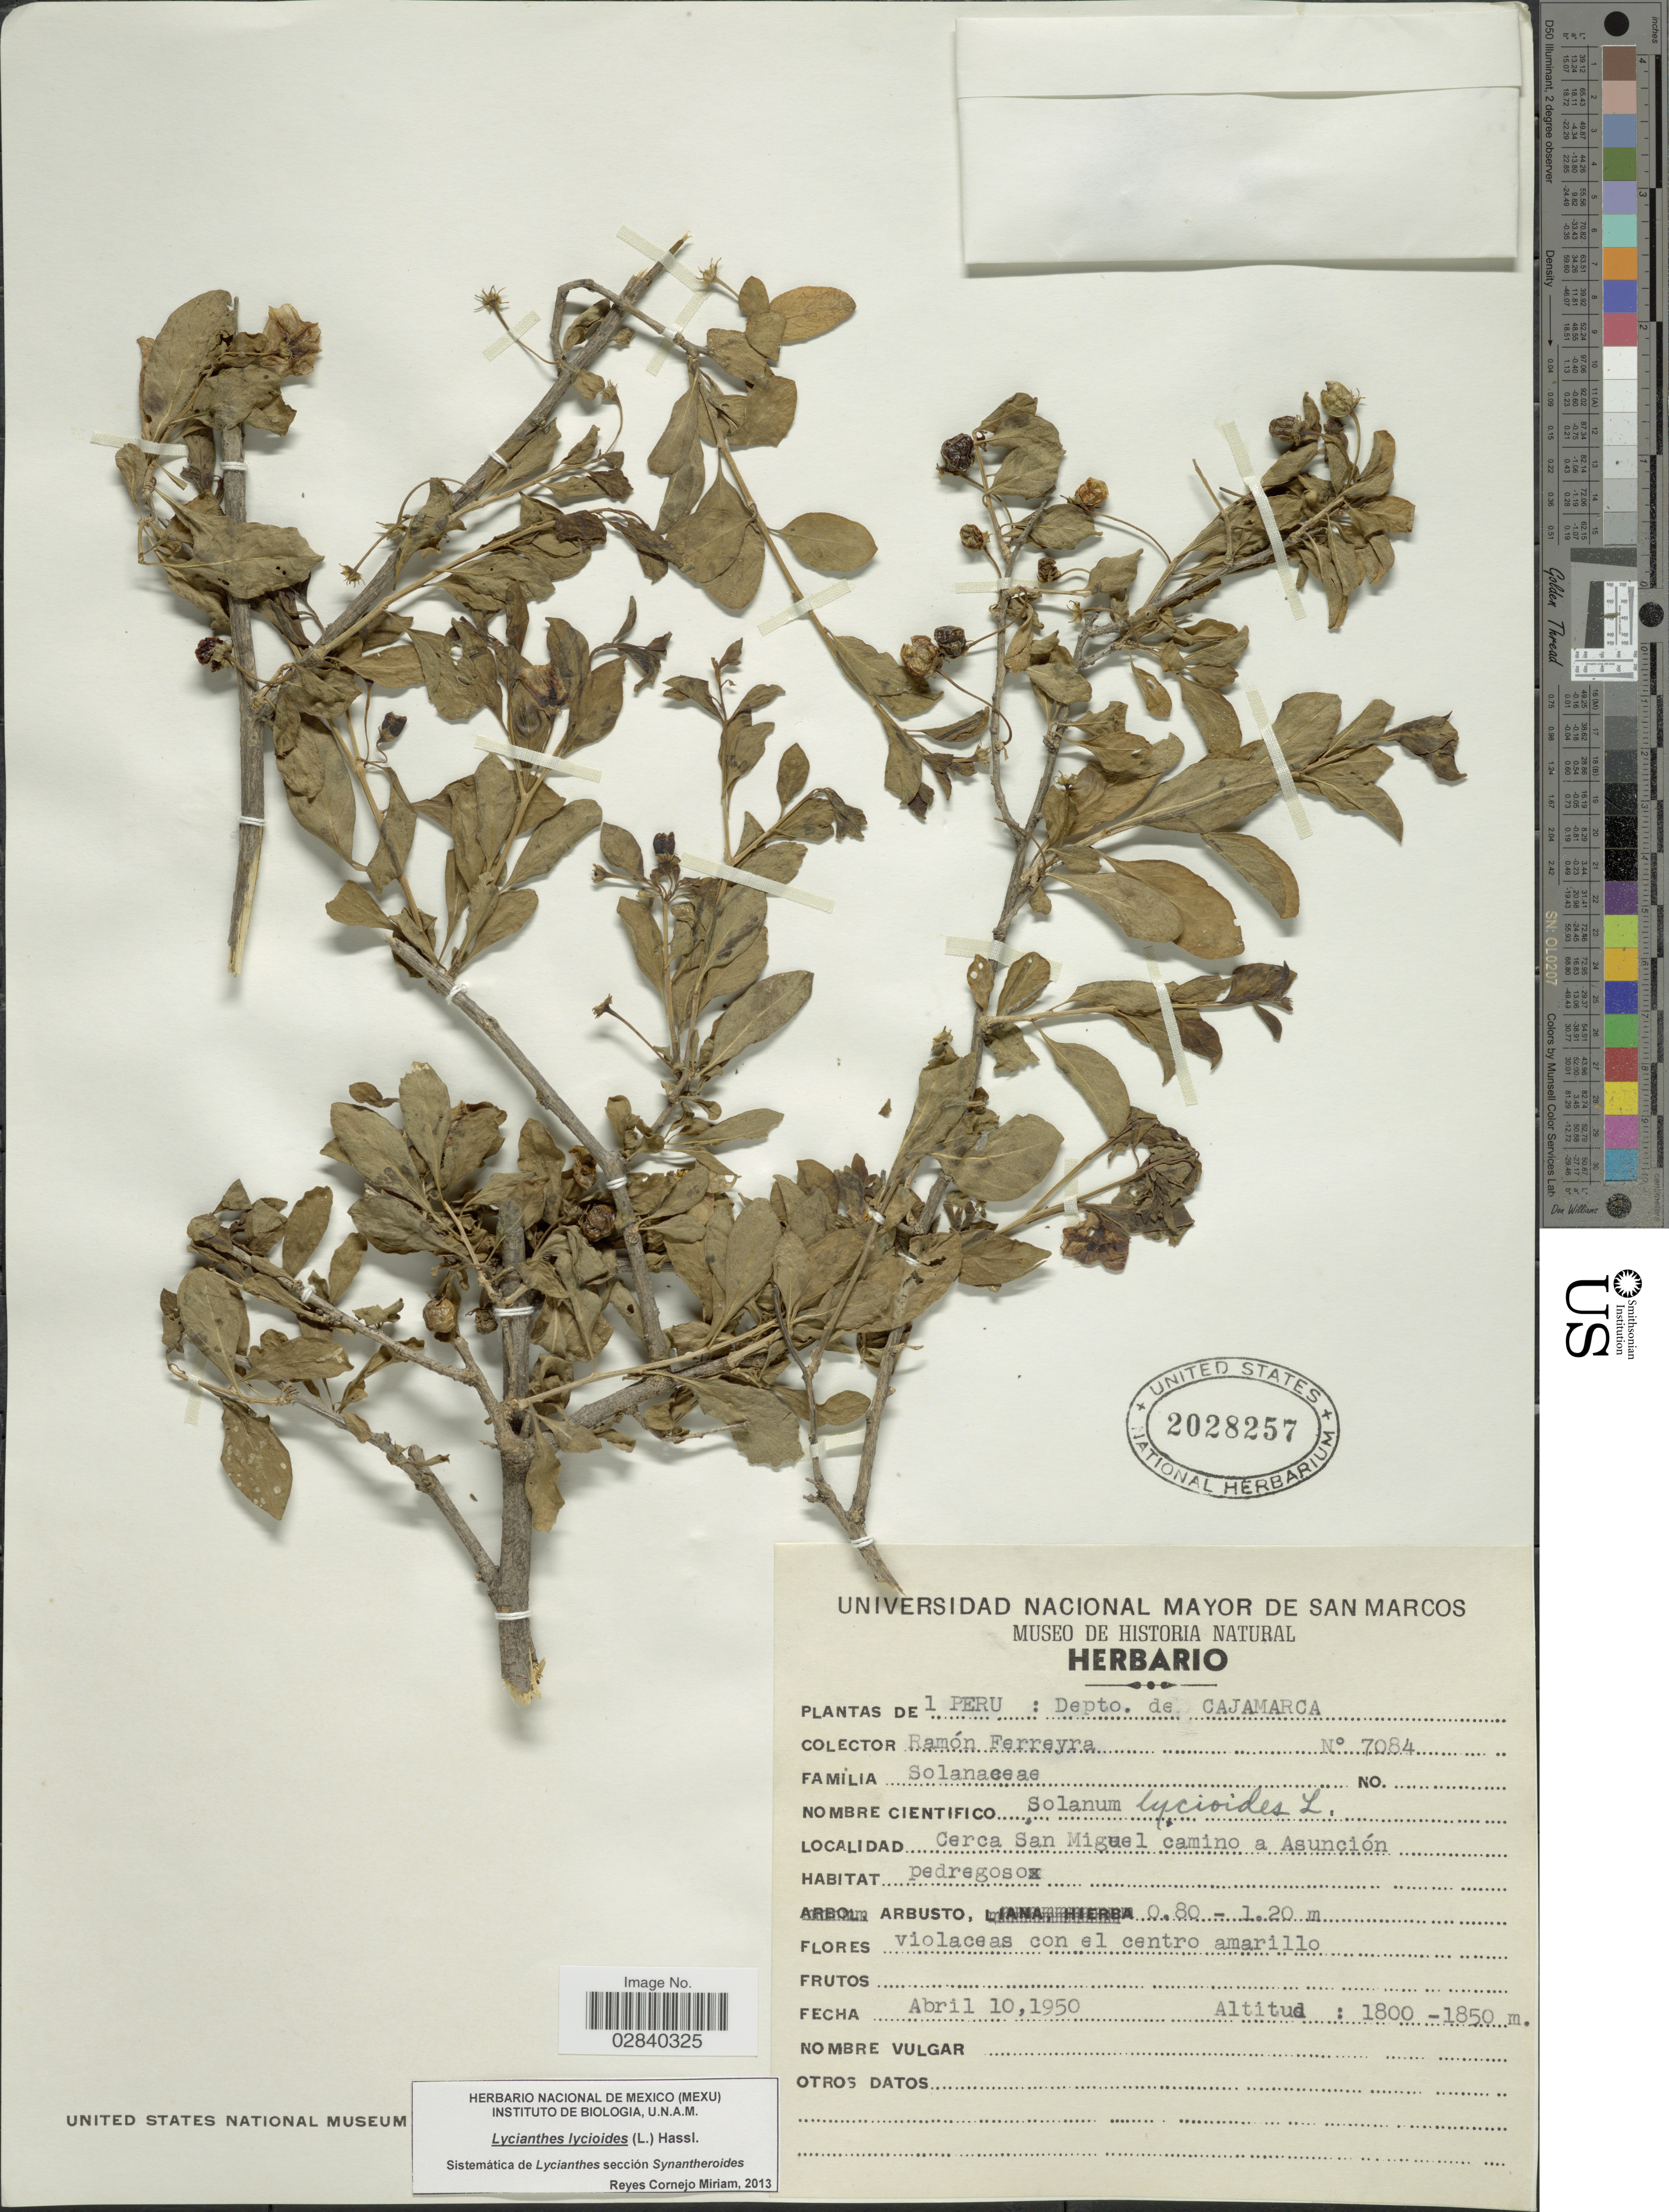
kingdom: Plantae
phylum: Tracheophyta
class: Magnoliopsida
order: Solanales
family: Solanaceae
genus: Lycianthes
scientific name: Lycianthes lycioides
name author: (L.) Hassl.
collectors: R. A. Ferreyra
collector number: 7084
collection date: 1950-04-10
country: Peru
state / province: Cajamarca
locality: Depto. del Cajamarca. Cerca San Miguel camino a Asunción.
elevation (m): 1800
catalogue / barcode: US 2028257